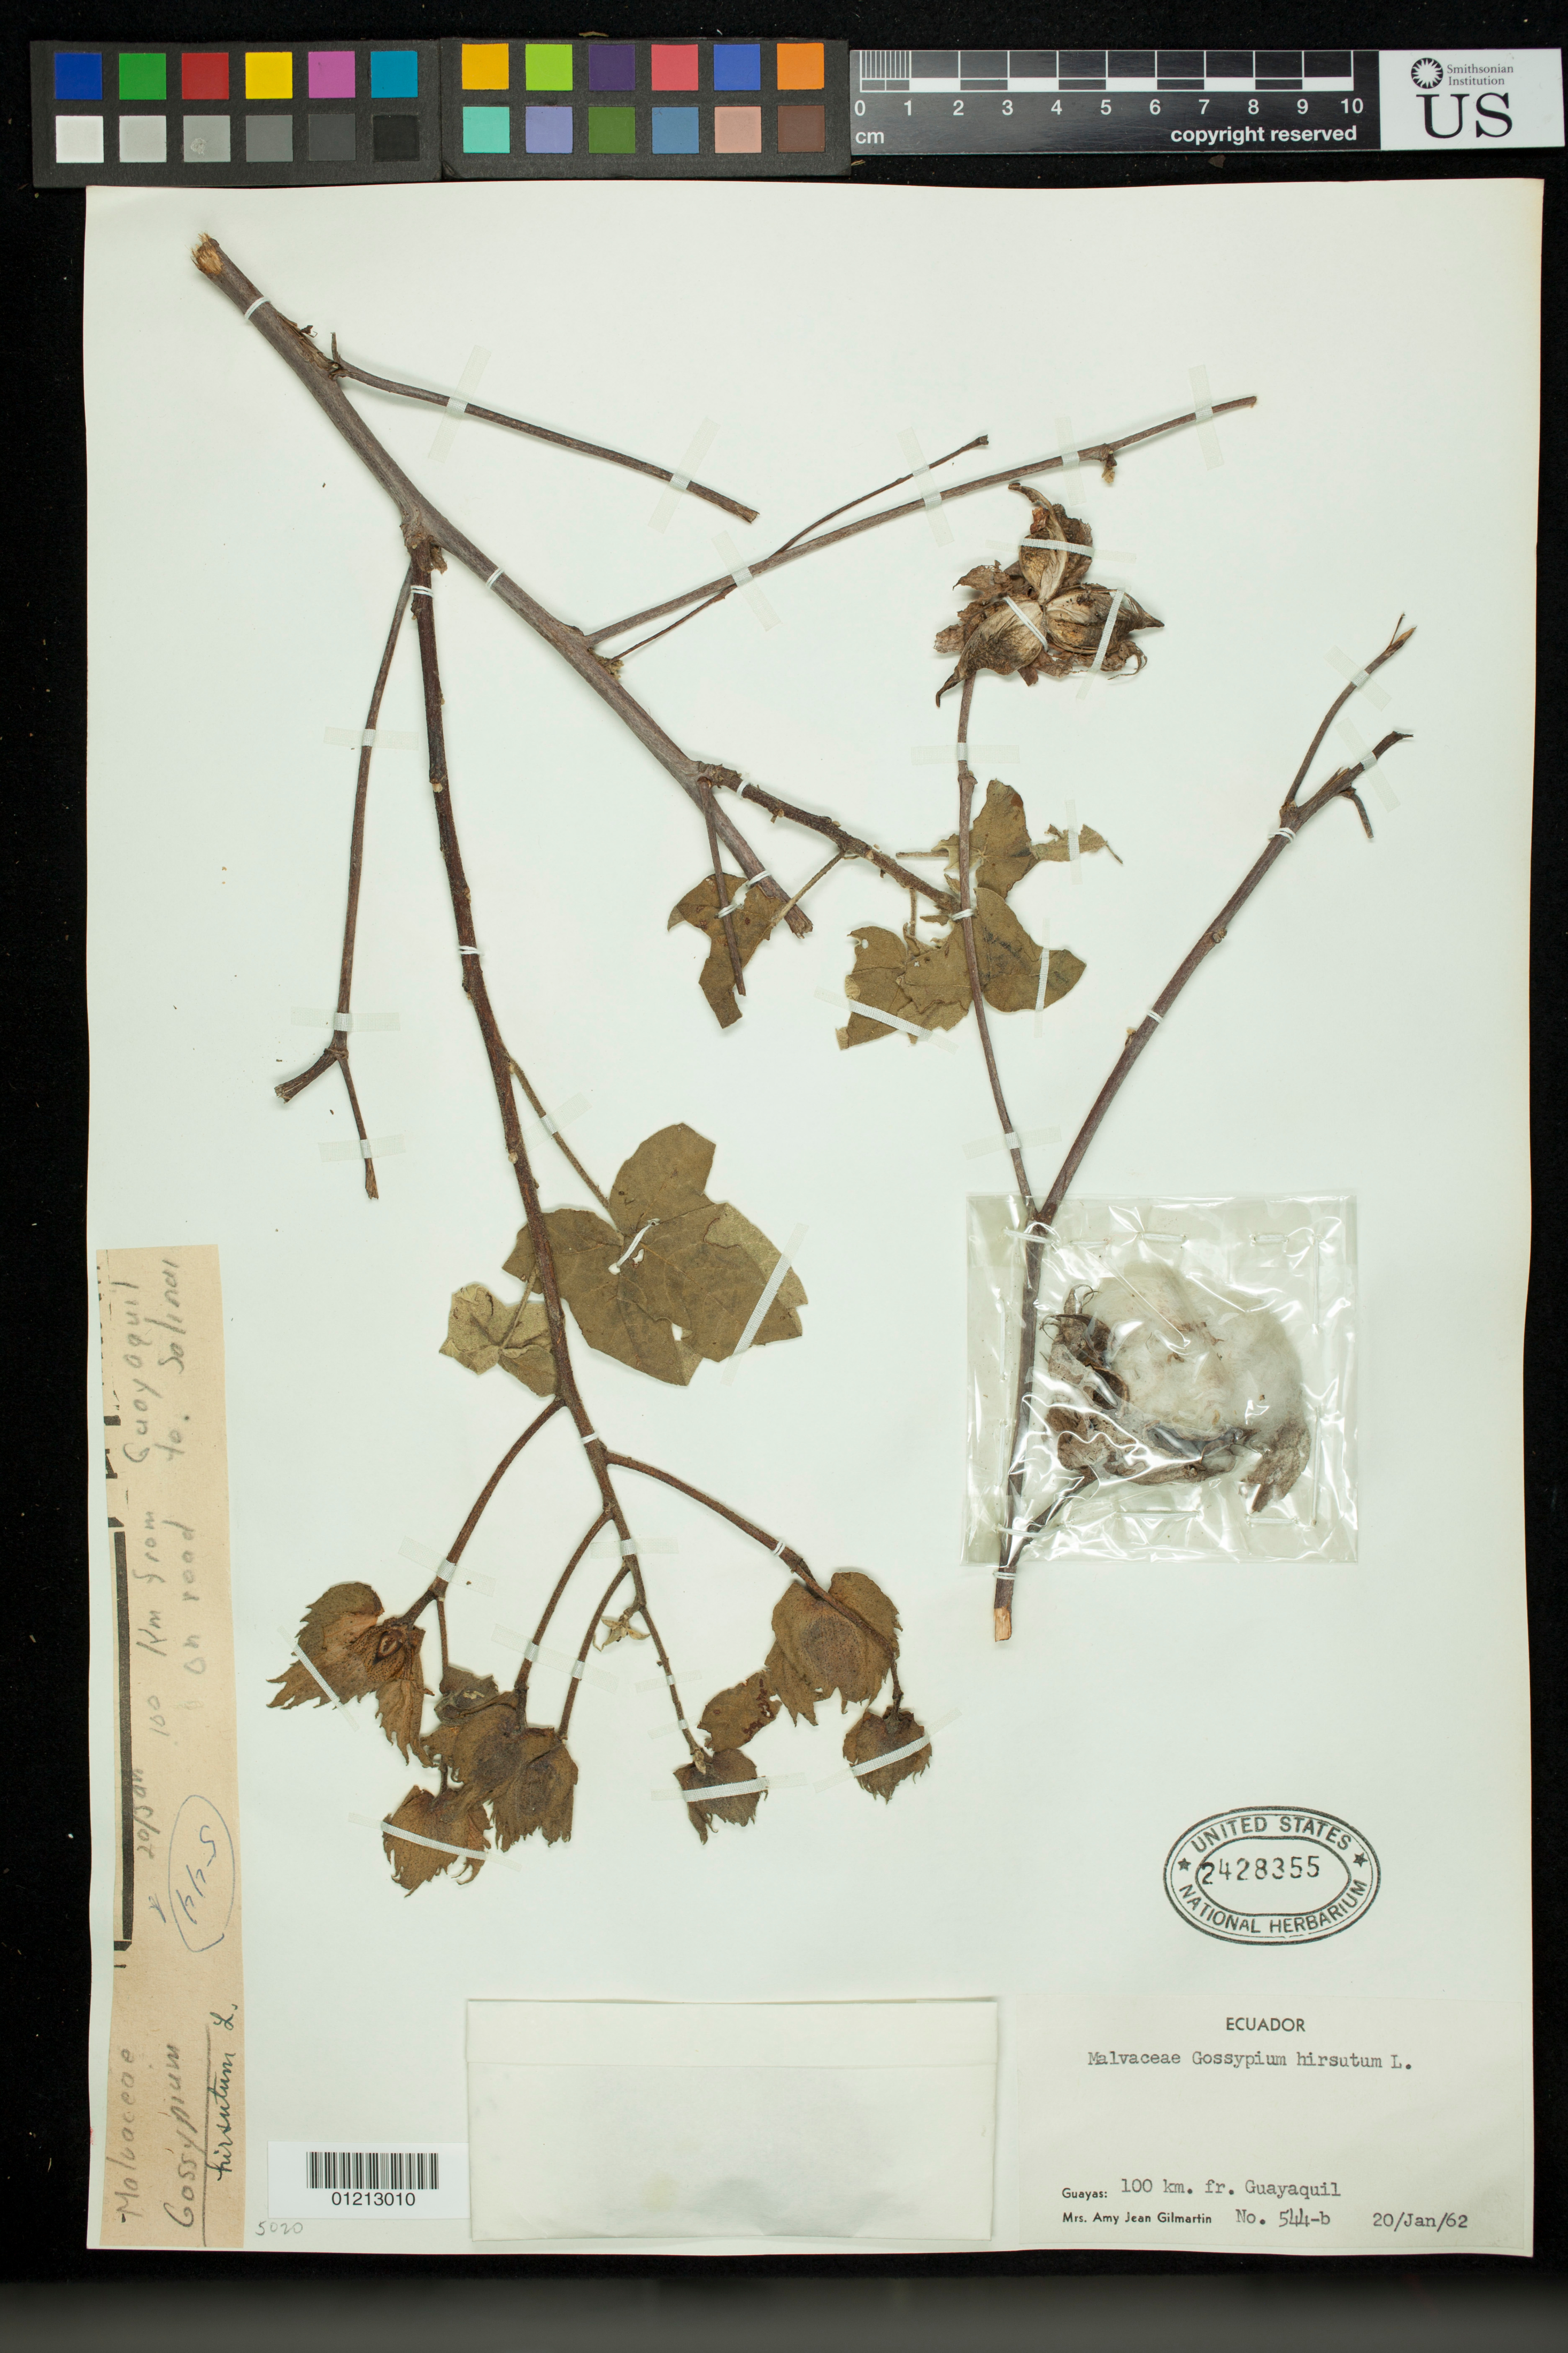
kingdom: Plantae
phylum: Tracheophyta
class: Magnoliopsida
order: Malvales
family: Malvaceae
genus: Gossypium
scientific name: Gossypium hirsutum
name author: L.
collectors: A. J. Gilmartin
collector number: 544-b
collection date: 1962-01-20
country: Ecuador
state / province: Guayas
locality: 100km from Guayaquil on road to Salinas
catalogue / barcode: US 2428355